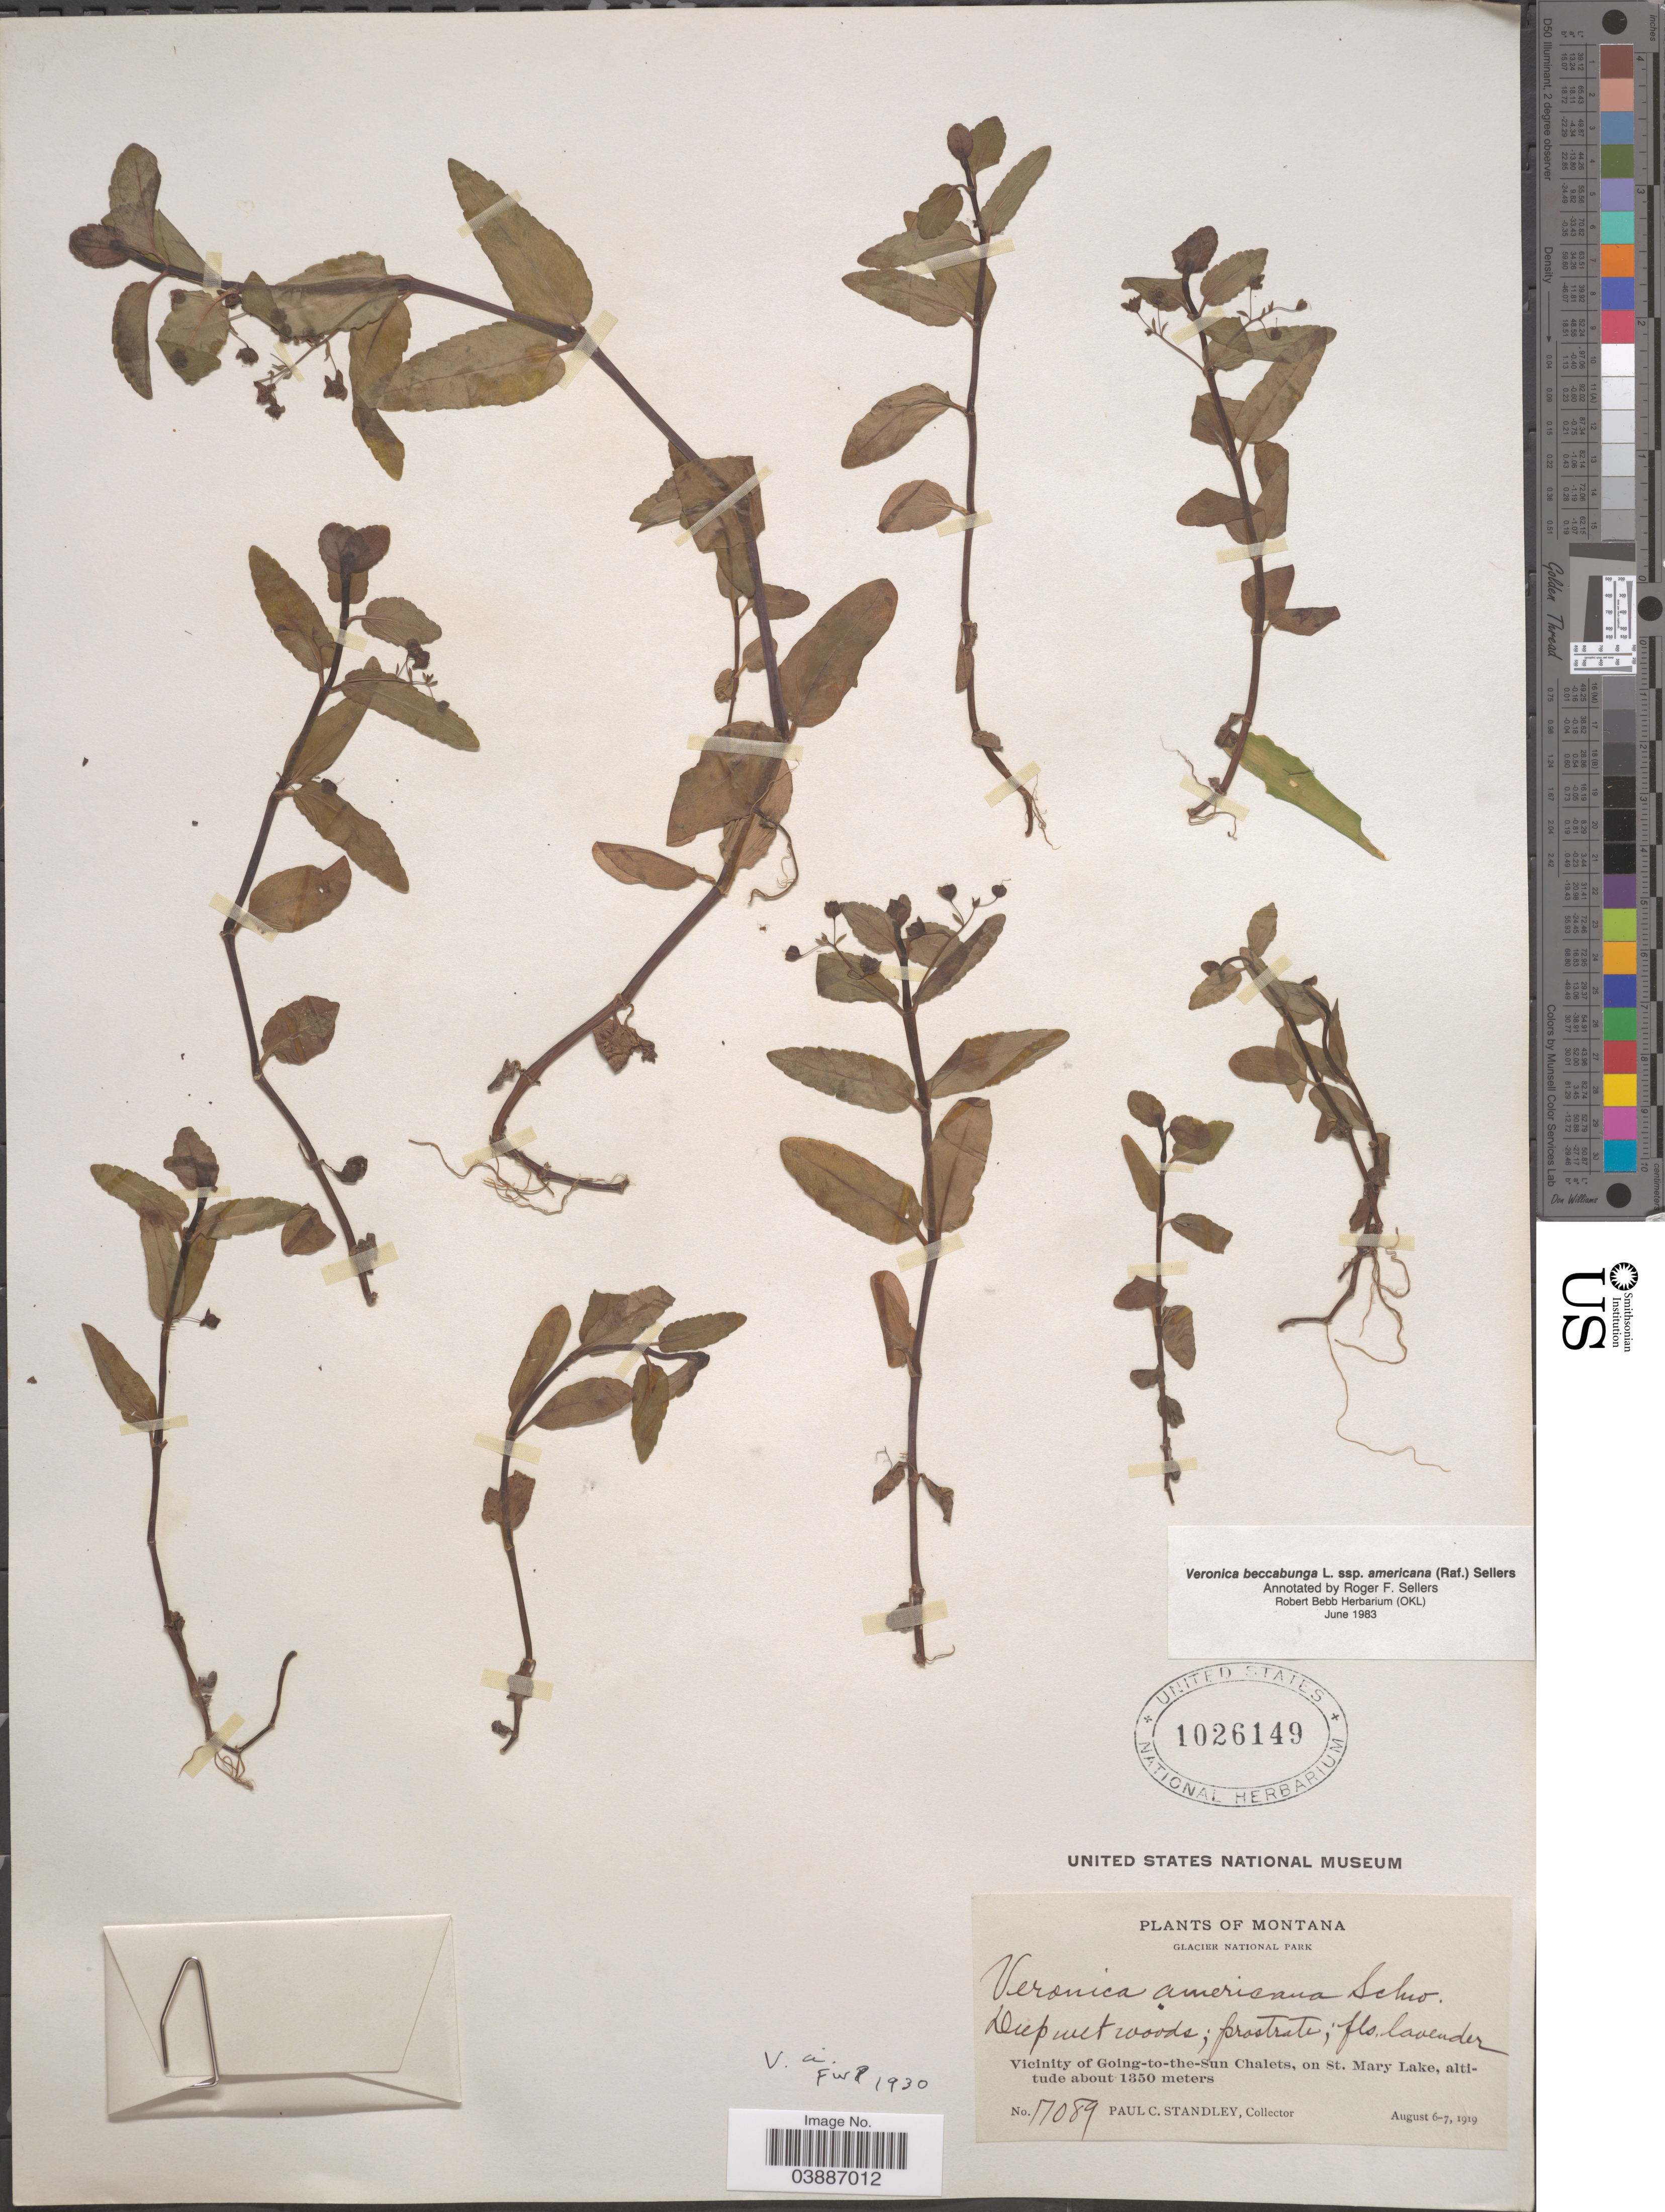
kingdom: Plantae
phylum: Tracheophyta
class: Magnoliopsida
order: Lamiales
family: Plantaginaceae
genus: Veronica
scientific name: Veronica beccabunga subsp. americana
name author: Raf.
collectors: P. C. Standley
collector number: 17089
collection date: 1919-08-06/1919-08-07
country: United States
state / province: Montana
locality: Glacier National Park. Vicinity of Going-to-the-Sun Chalets, on St. Mary Lake.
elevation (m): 1350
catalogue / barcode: US 1026149